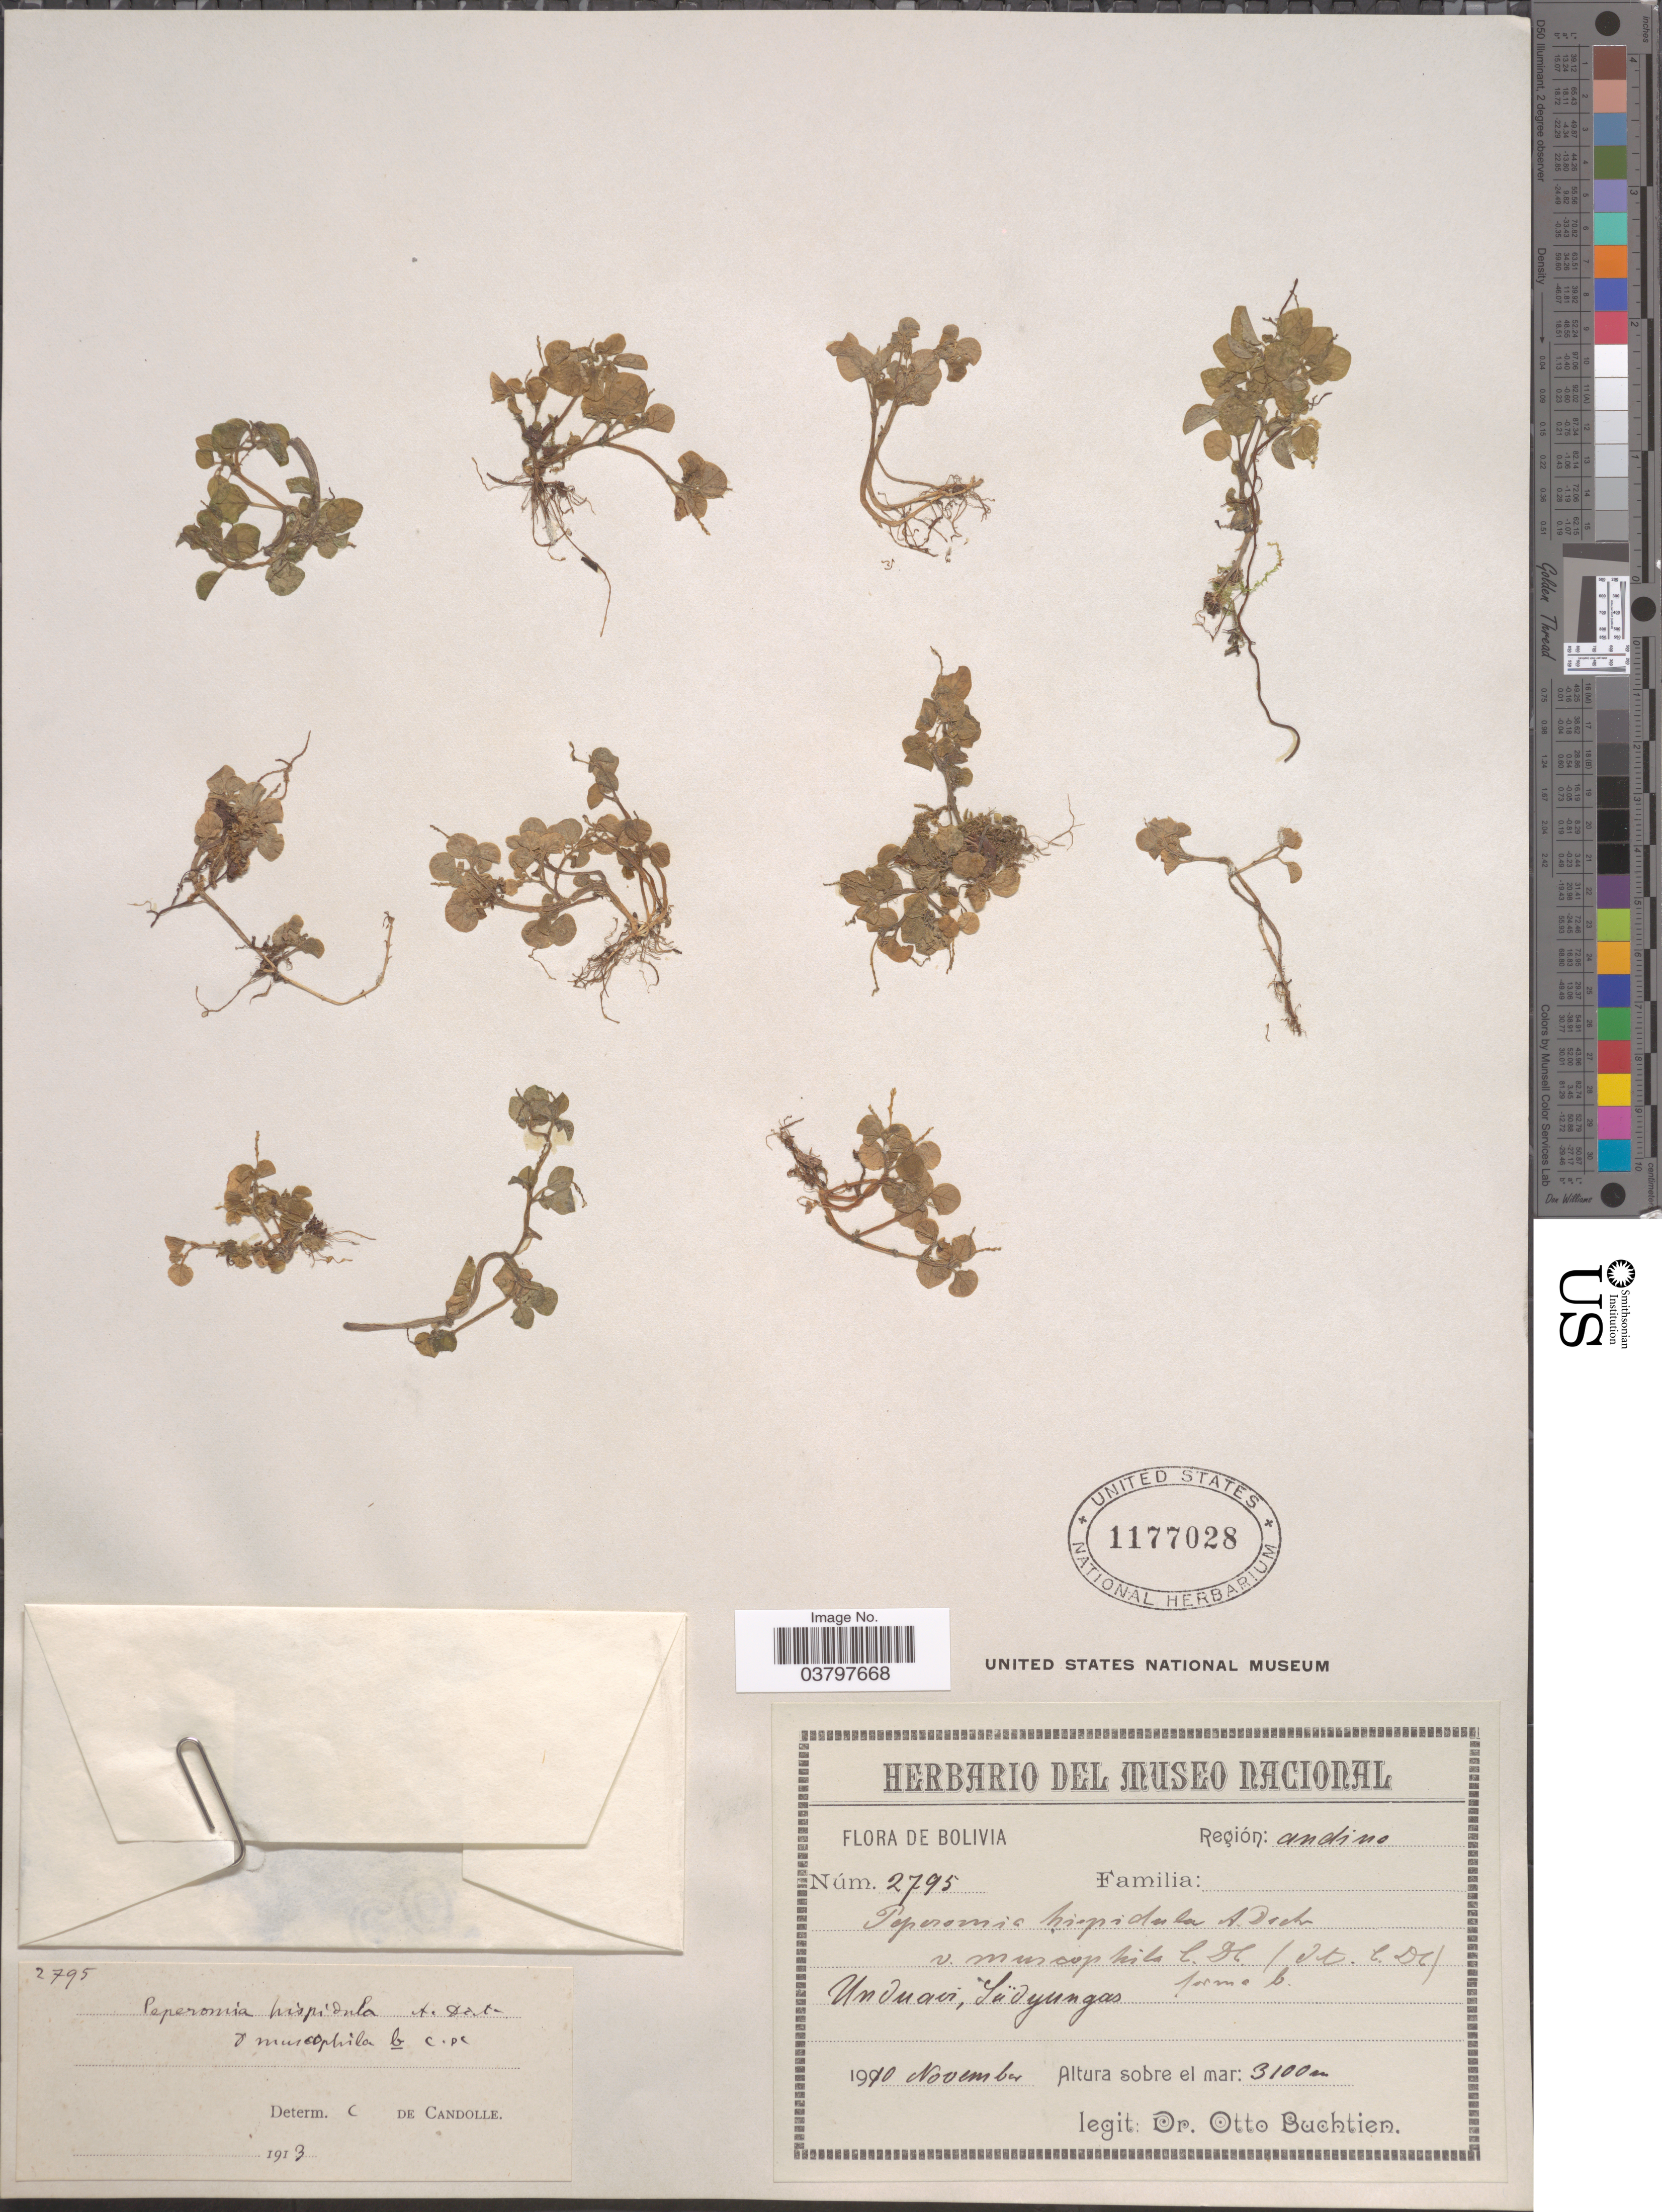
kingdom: Plantae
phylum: Tracheophyta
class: Magnoliopsida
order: Piperales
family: Piperaceae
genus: Peperomia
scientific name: Peperomia hispidula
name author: (Sw.) A. Dietr.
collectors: O. Buchtien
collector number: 2795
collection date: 1910-11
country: Bolivia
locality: Región: andino. Unduavi, Südyungas.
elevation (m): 3100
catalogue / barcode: US 1177028